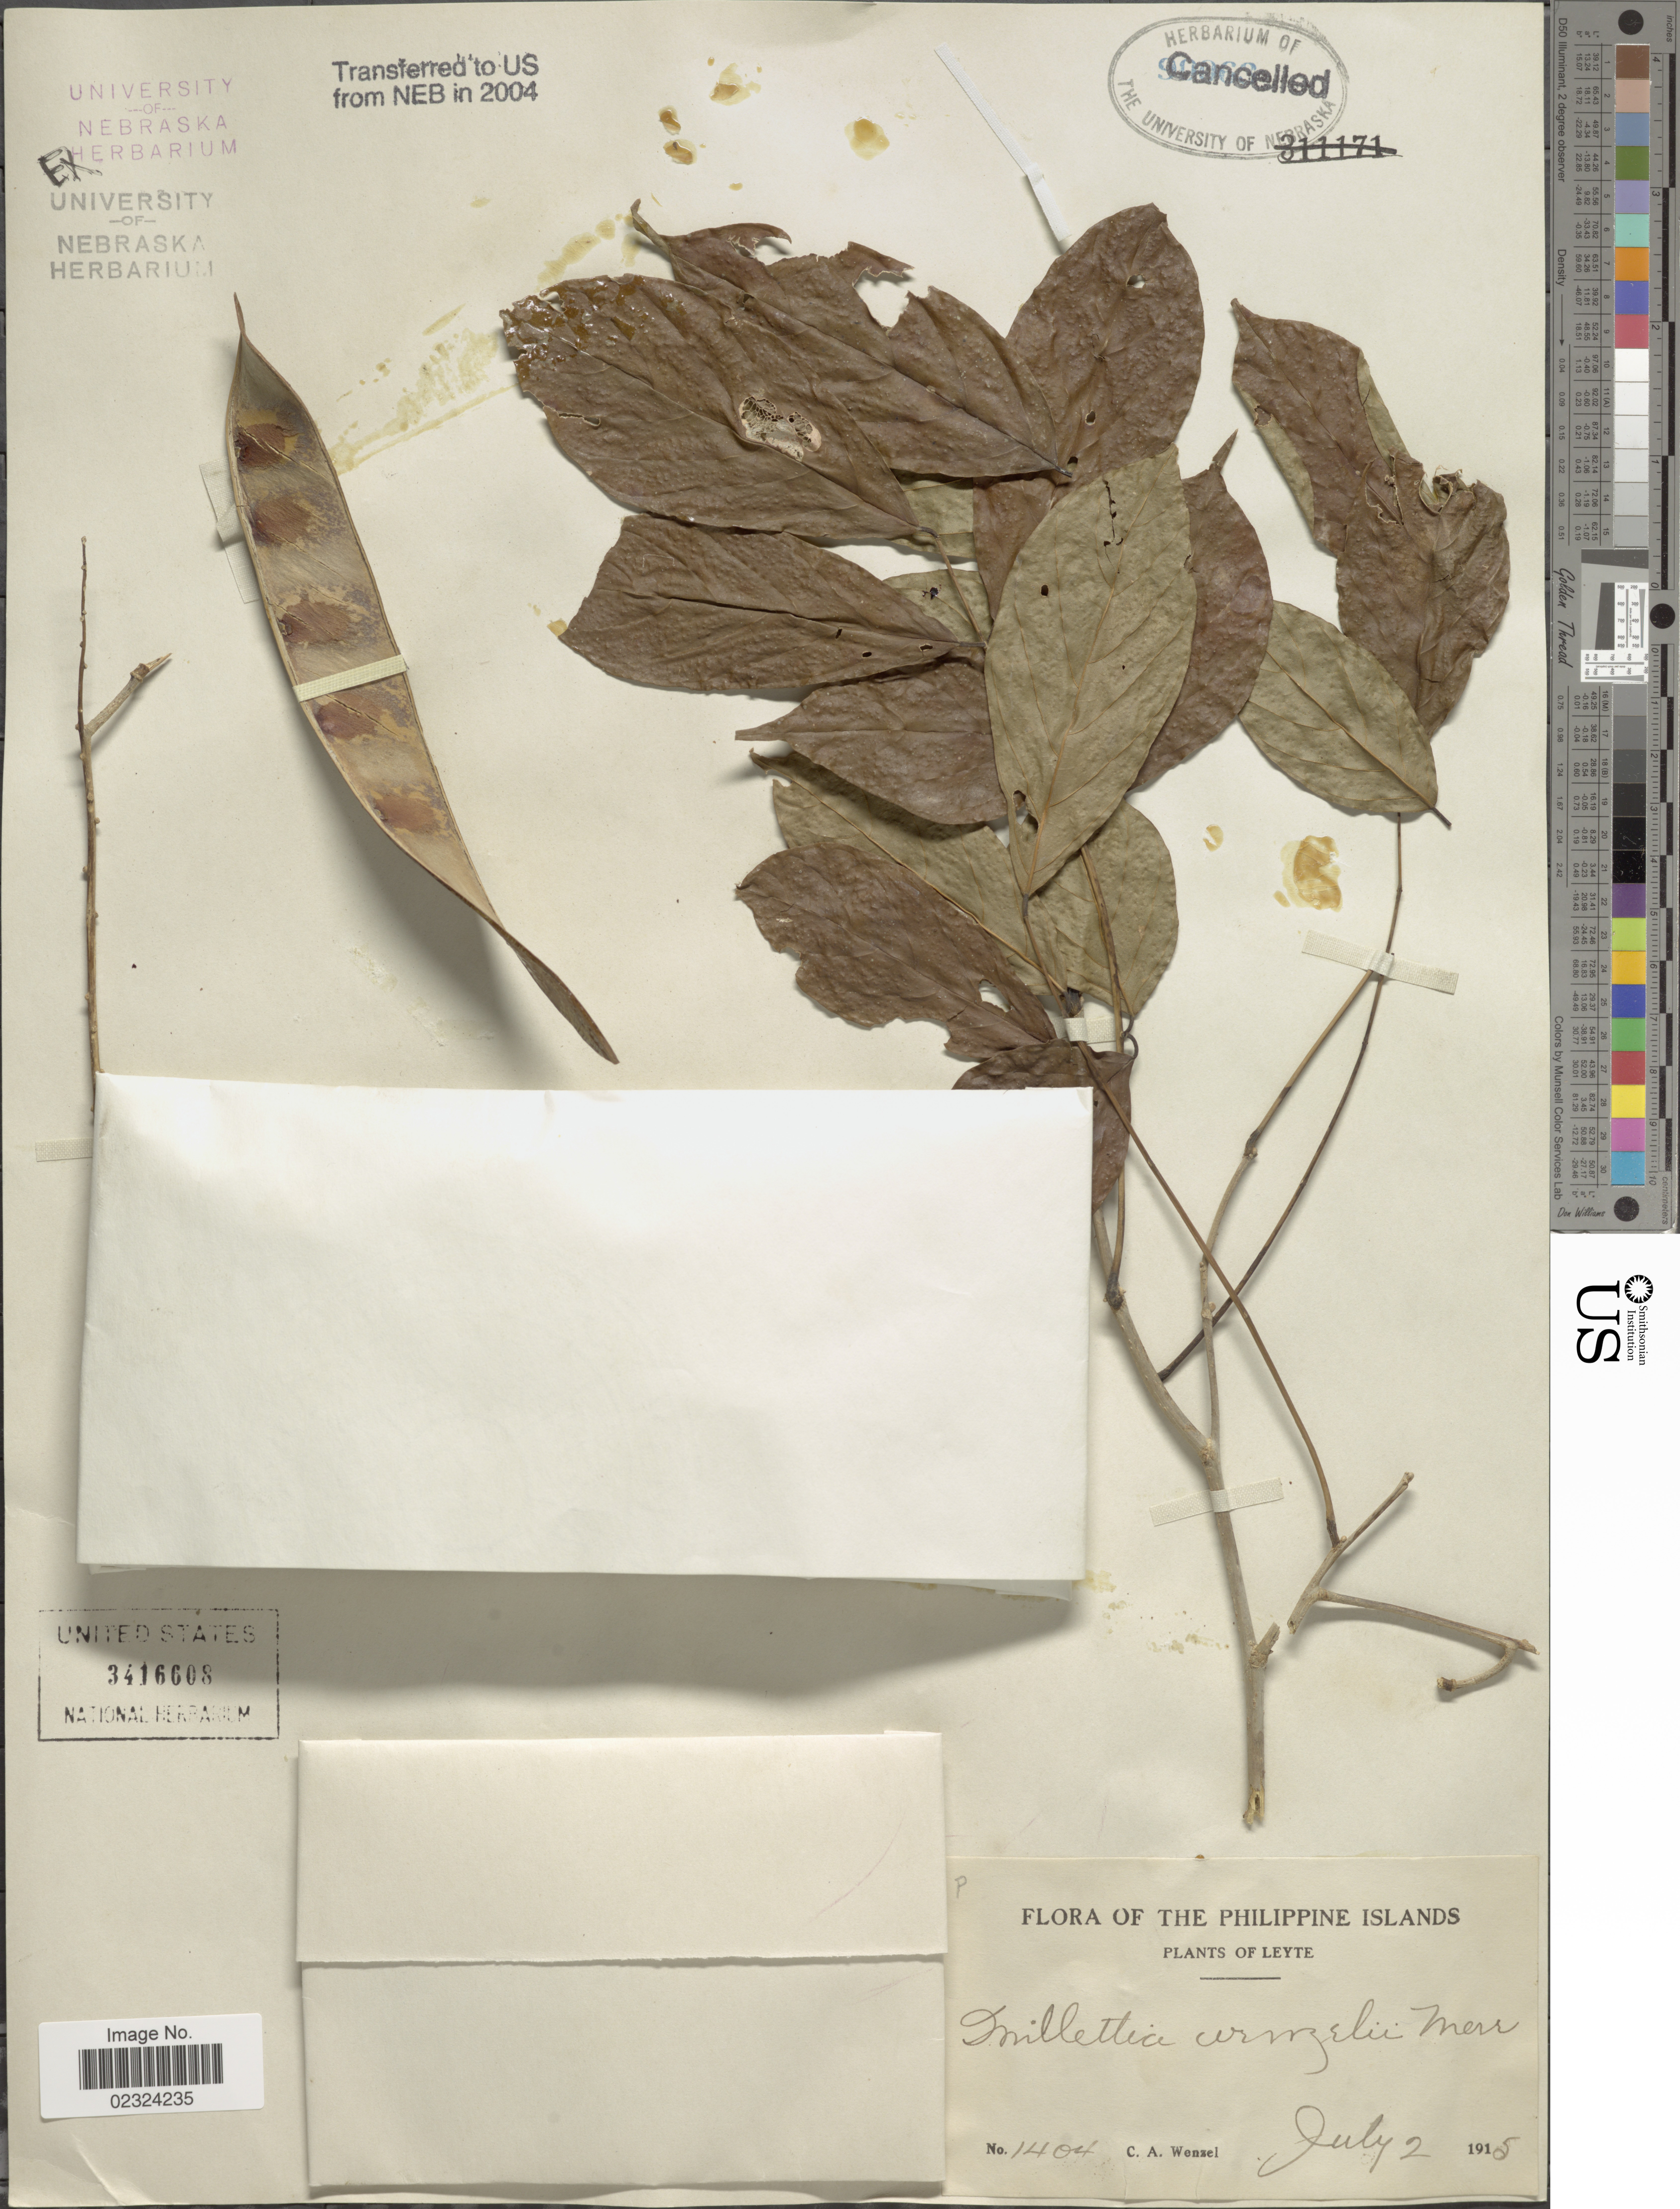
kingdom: Plantae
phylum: Tracheophyta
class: Magnoliopsida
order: Fabales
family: Fabaceae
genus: Millettia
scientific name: Millettia wenzellii Merr. ined.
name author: Merr.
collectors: C. Wenzel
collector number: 1404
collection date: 1915-07-02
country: Philippines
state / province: Eastern Visayas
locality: The Philippine Islands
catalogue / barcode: US 3416608